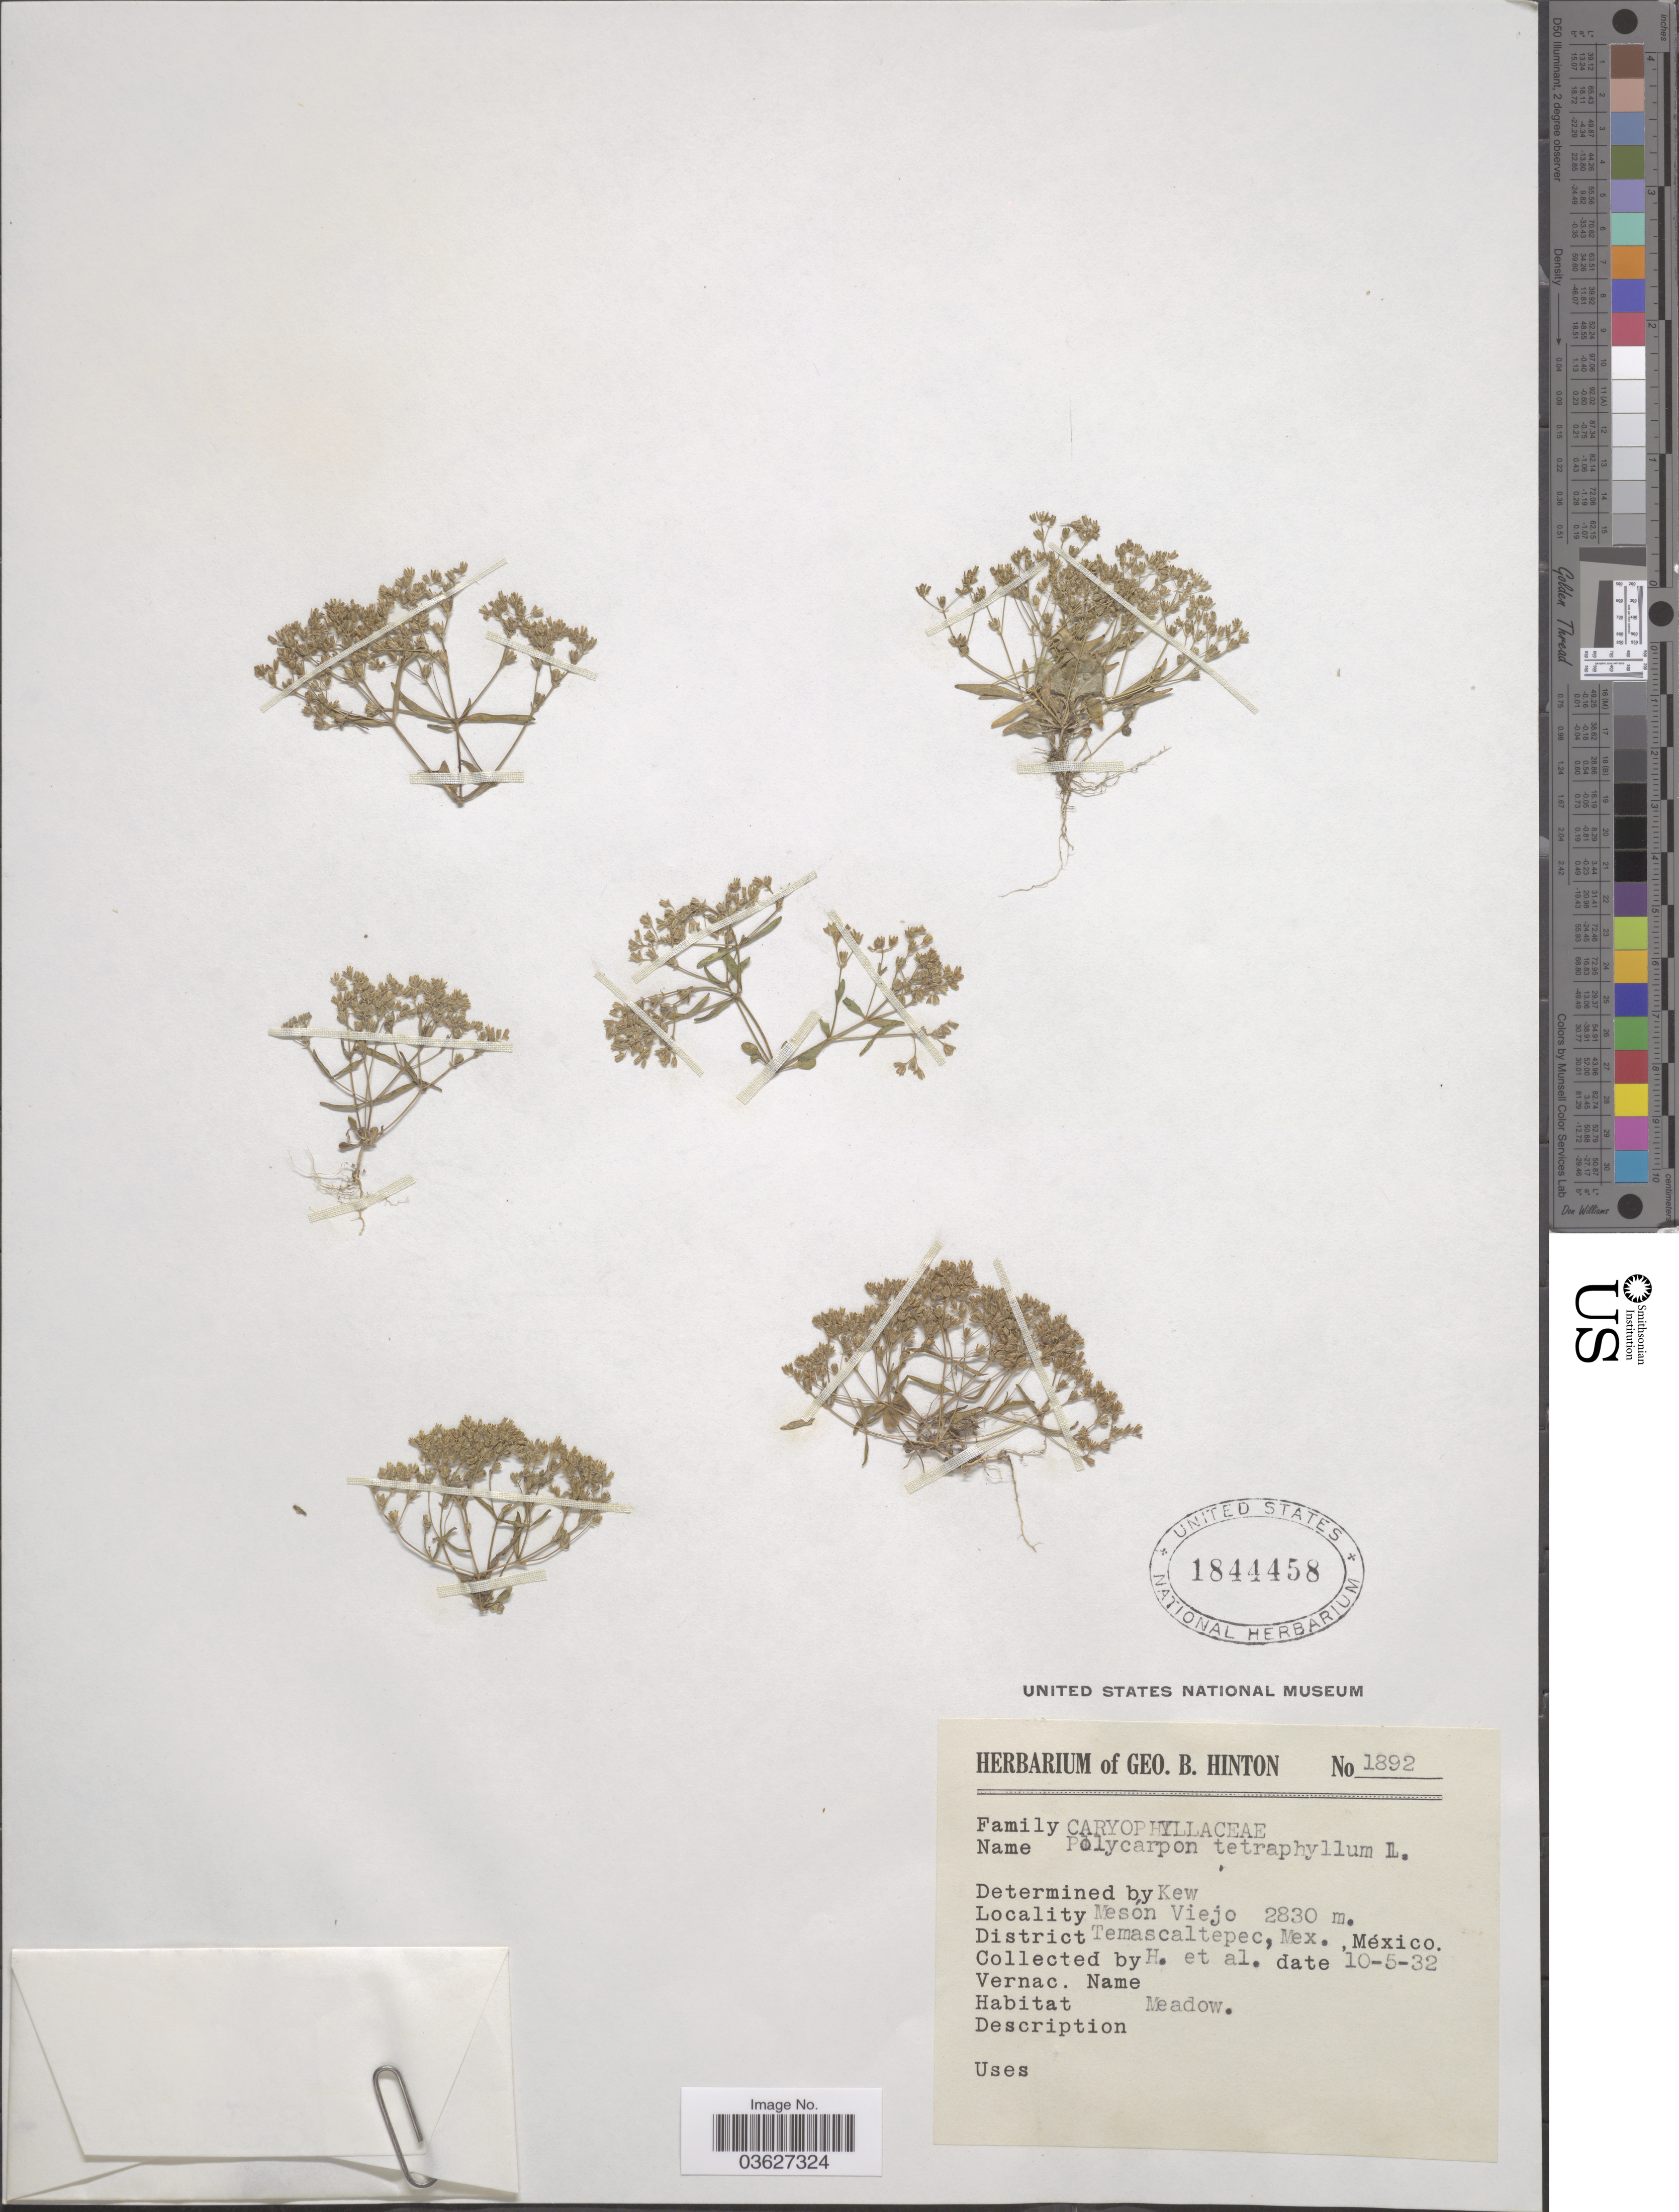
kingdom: Plantae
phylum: Tracheophyta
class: Magnoliopsida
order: Caryophyllales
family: Caryophyllaceae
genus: Polycarpon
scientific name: Polycarpon tetraphyllum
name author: (L.) L.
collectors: G. B. Hinton & et al.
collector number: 1892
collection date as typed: Transcribed d/m/y: 10/5/32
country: Mexico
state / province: México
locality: Mesón Viejo. District Temascaltepec.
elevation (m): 2830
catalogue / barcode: US 1844458